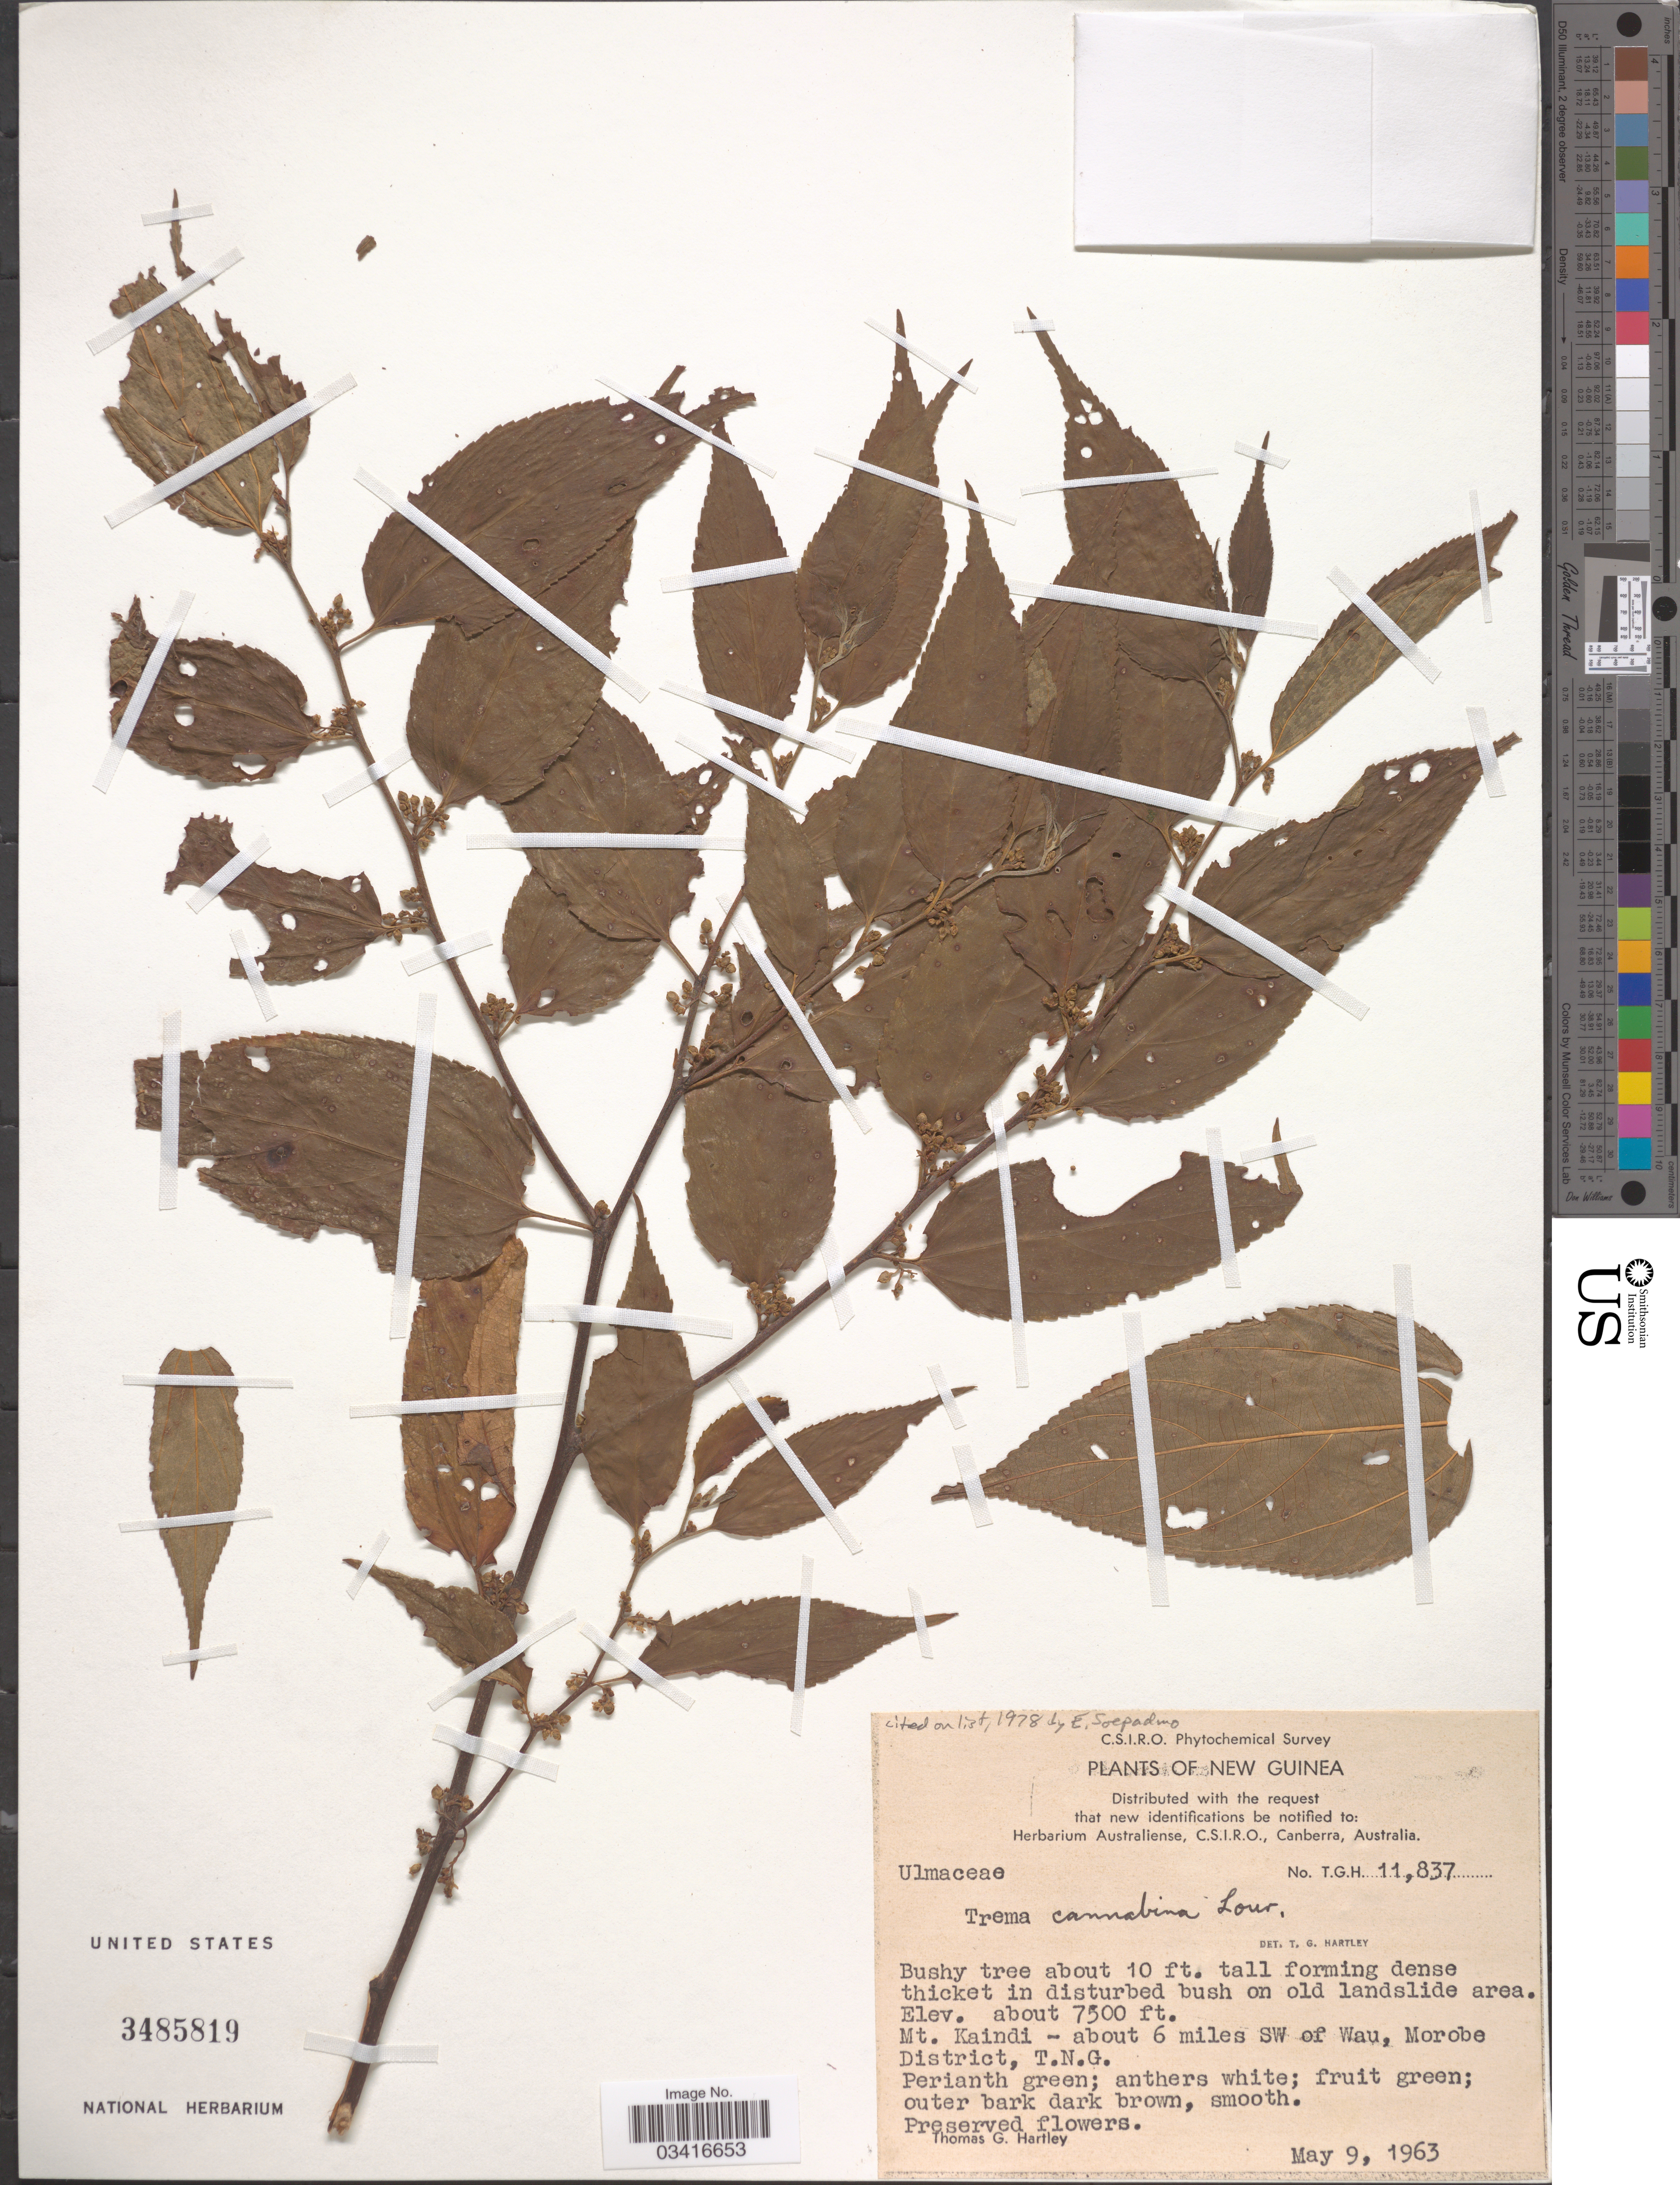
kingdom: Plantae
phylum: Tracheophyta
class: Magnoliopsida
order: Rosales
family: Cannabaceae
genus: Trema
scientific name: Trema cannabina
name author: Lour.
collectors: T. G. Hartley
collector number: T.G.H. 11837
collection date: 1963-05-09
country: Papua New Guinea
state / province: Morobe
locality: New Guinea. Mt. Kaindi - about 6 miles SW of Wau, Morobe District, T.N.G.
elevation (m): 2286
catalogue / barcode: US 3485819